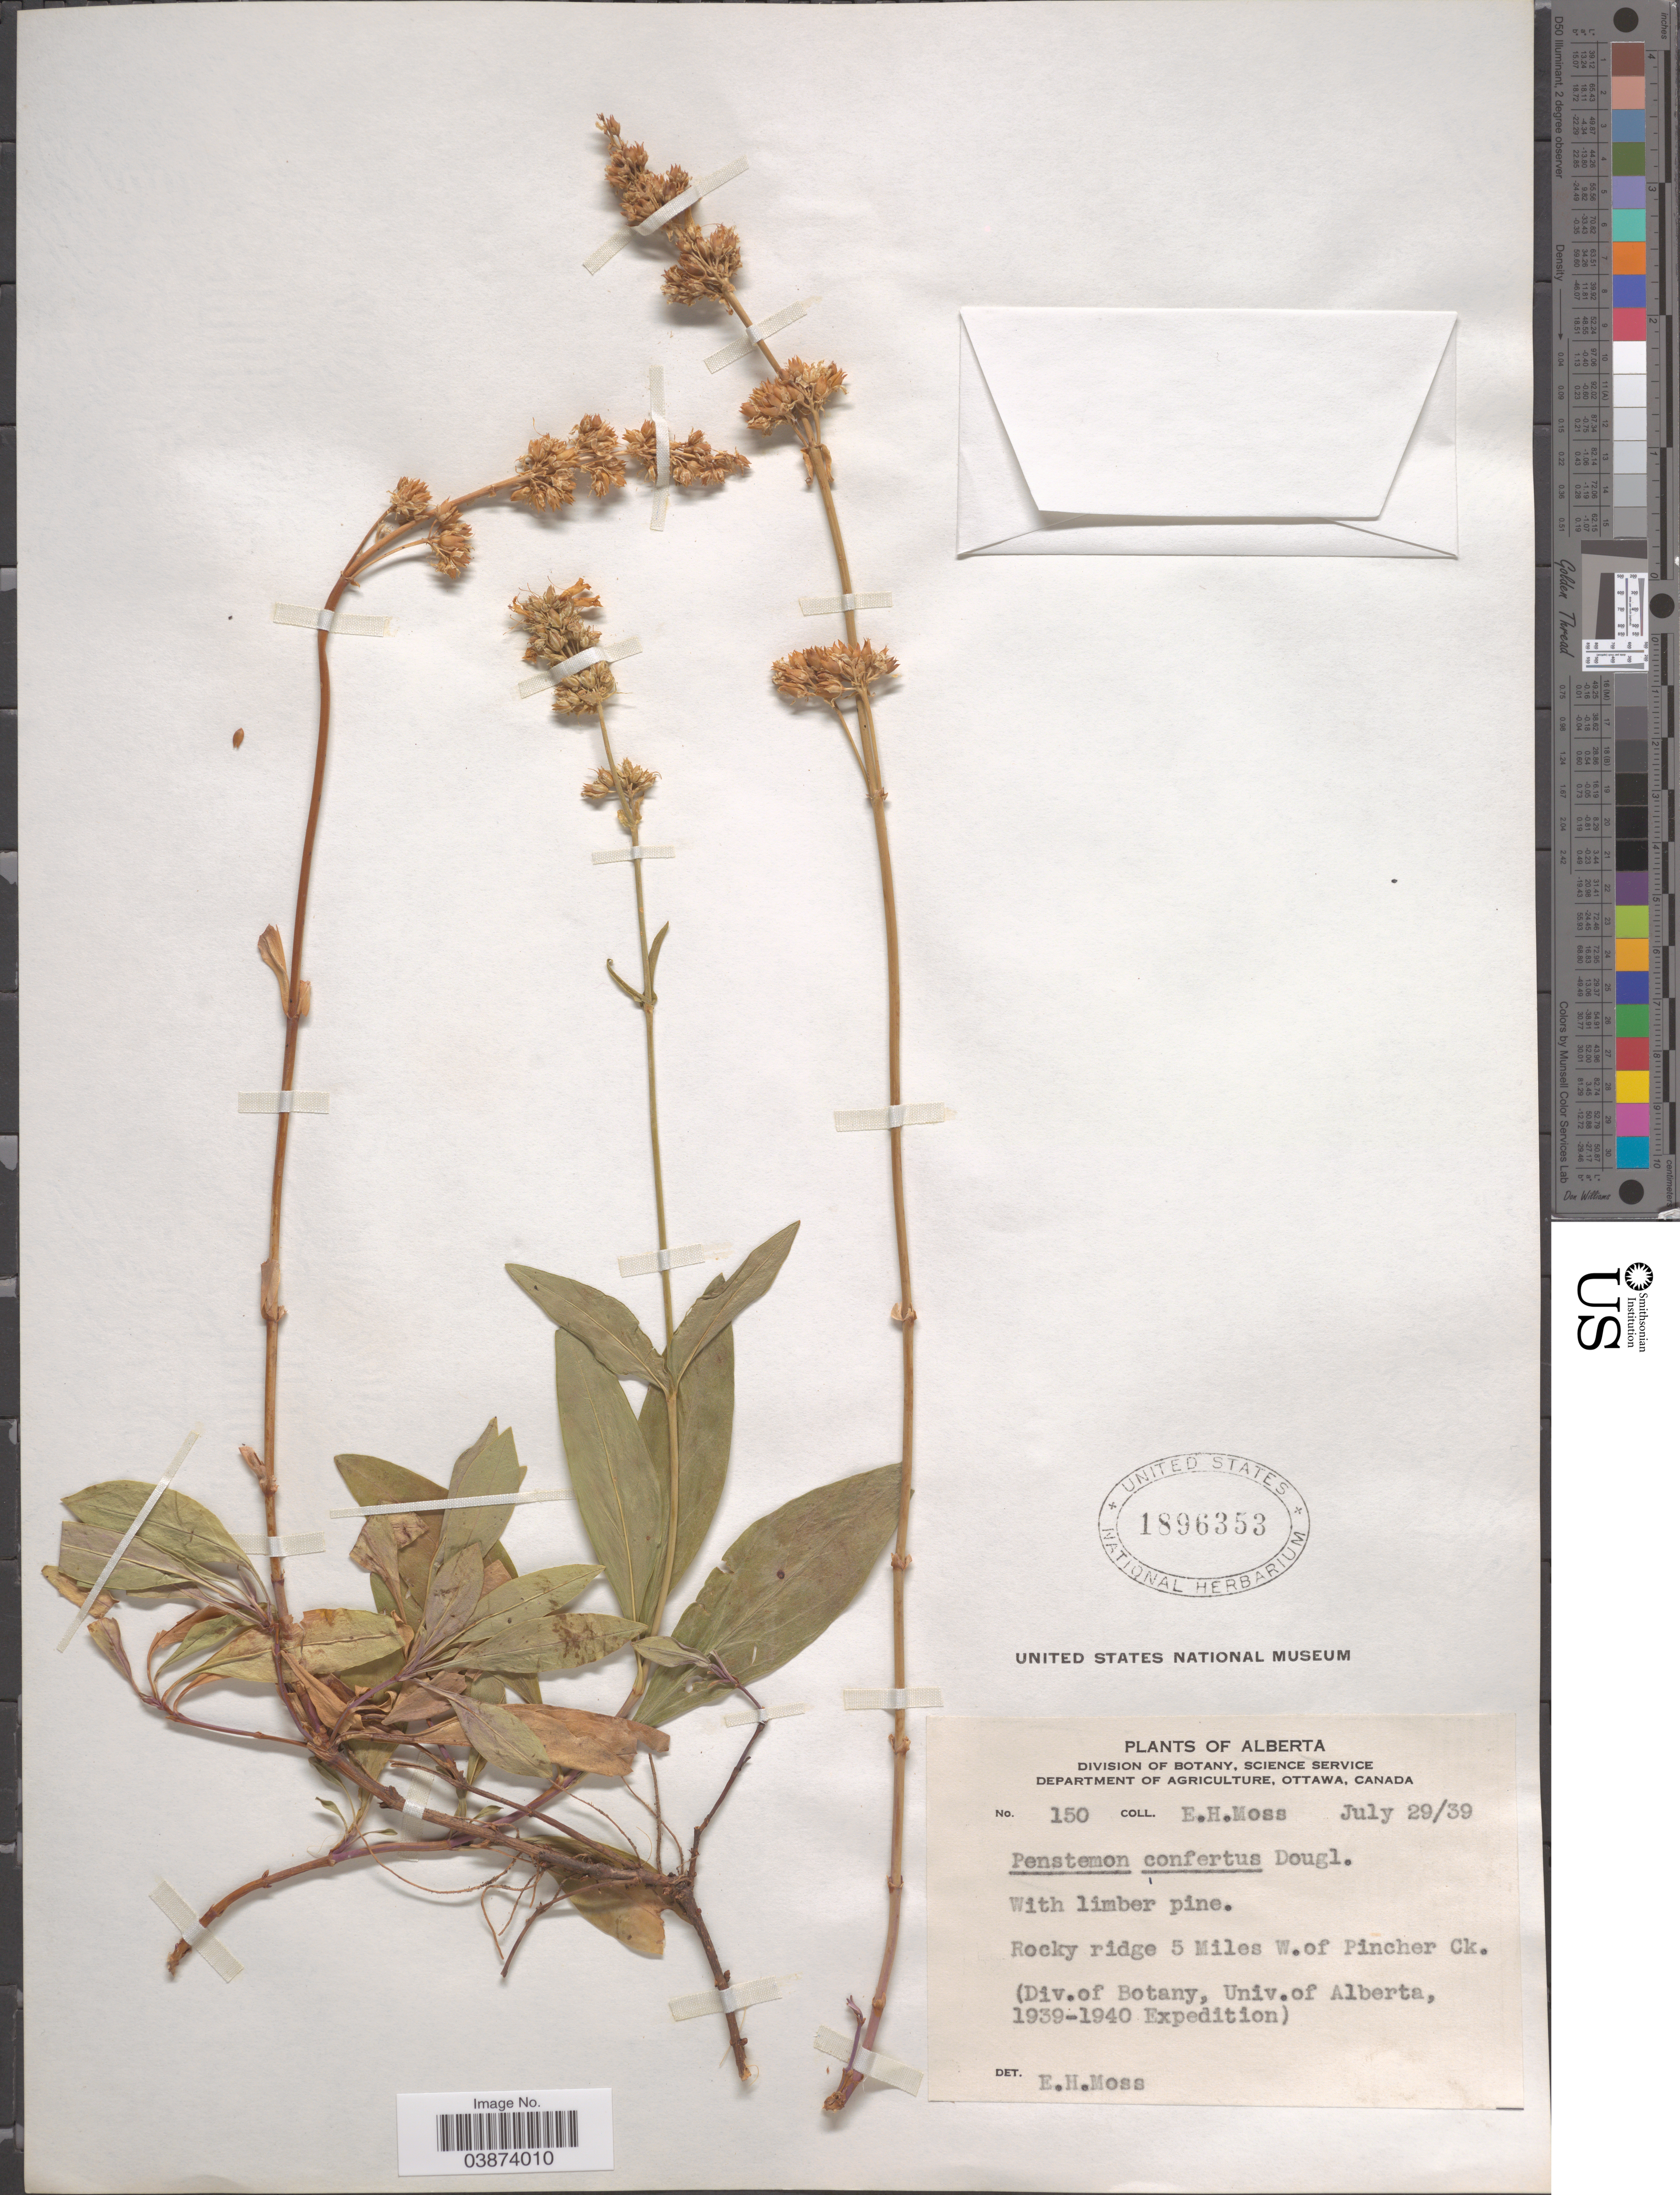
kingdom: Plantae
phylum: Tracheophyta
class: Magnoliopsida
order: Lamiales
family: Plantaginaceae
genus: Penstemon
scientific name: Penstemon confertus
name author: Douglas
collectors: E. Moss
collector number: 150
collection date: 1939-07-29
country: Canada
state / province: Alberta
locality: Rocky ridge 5 miles W.of Pincher Ck.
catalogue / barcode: US 1896353